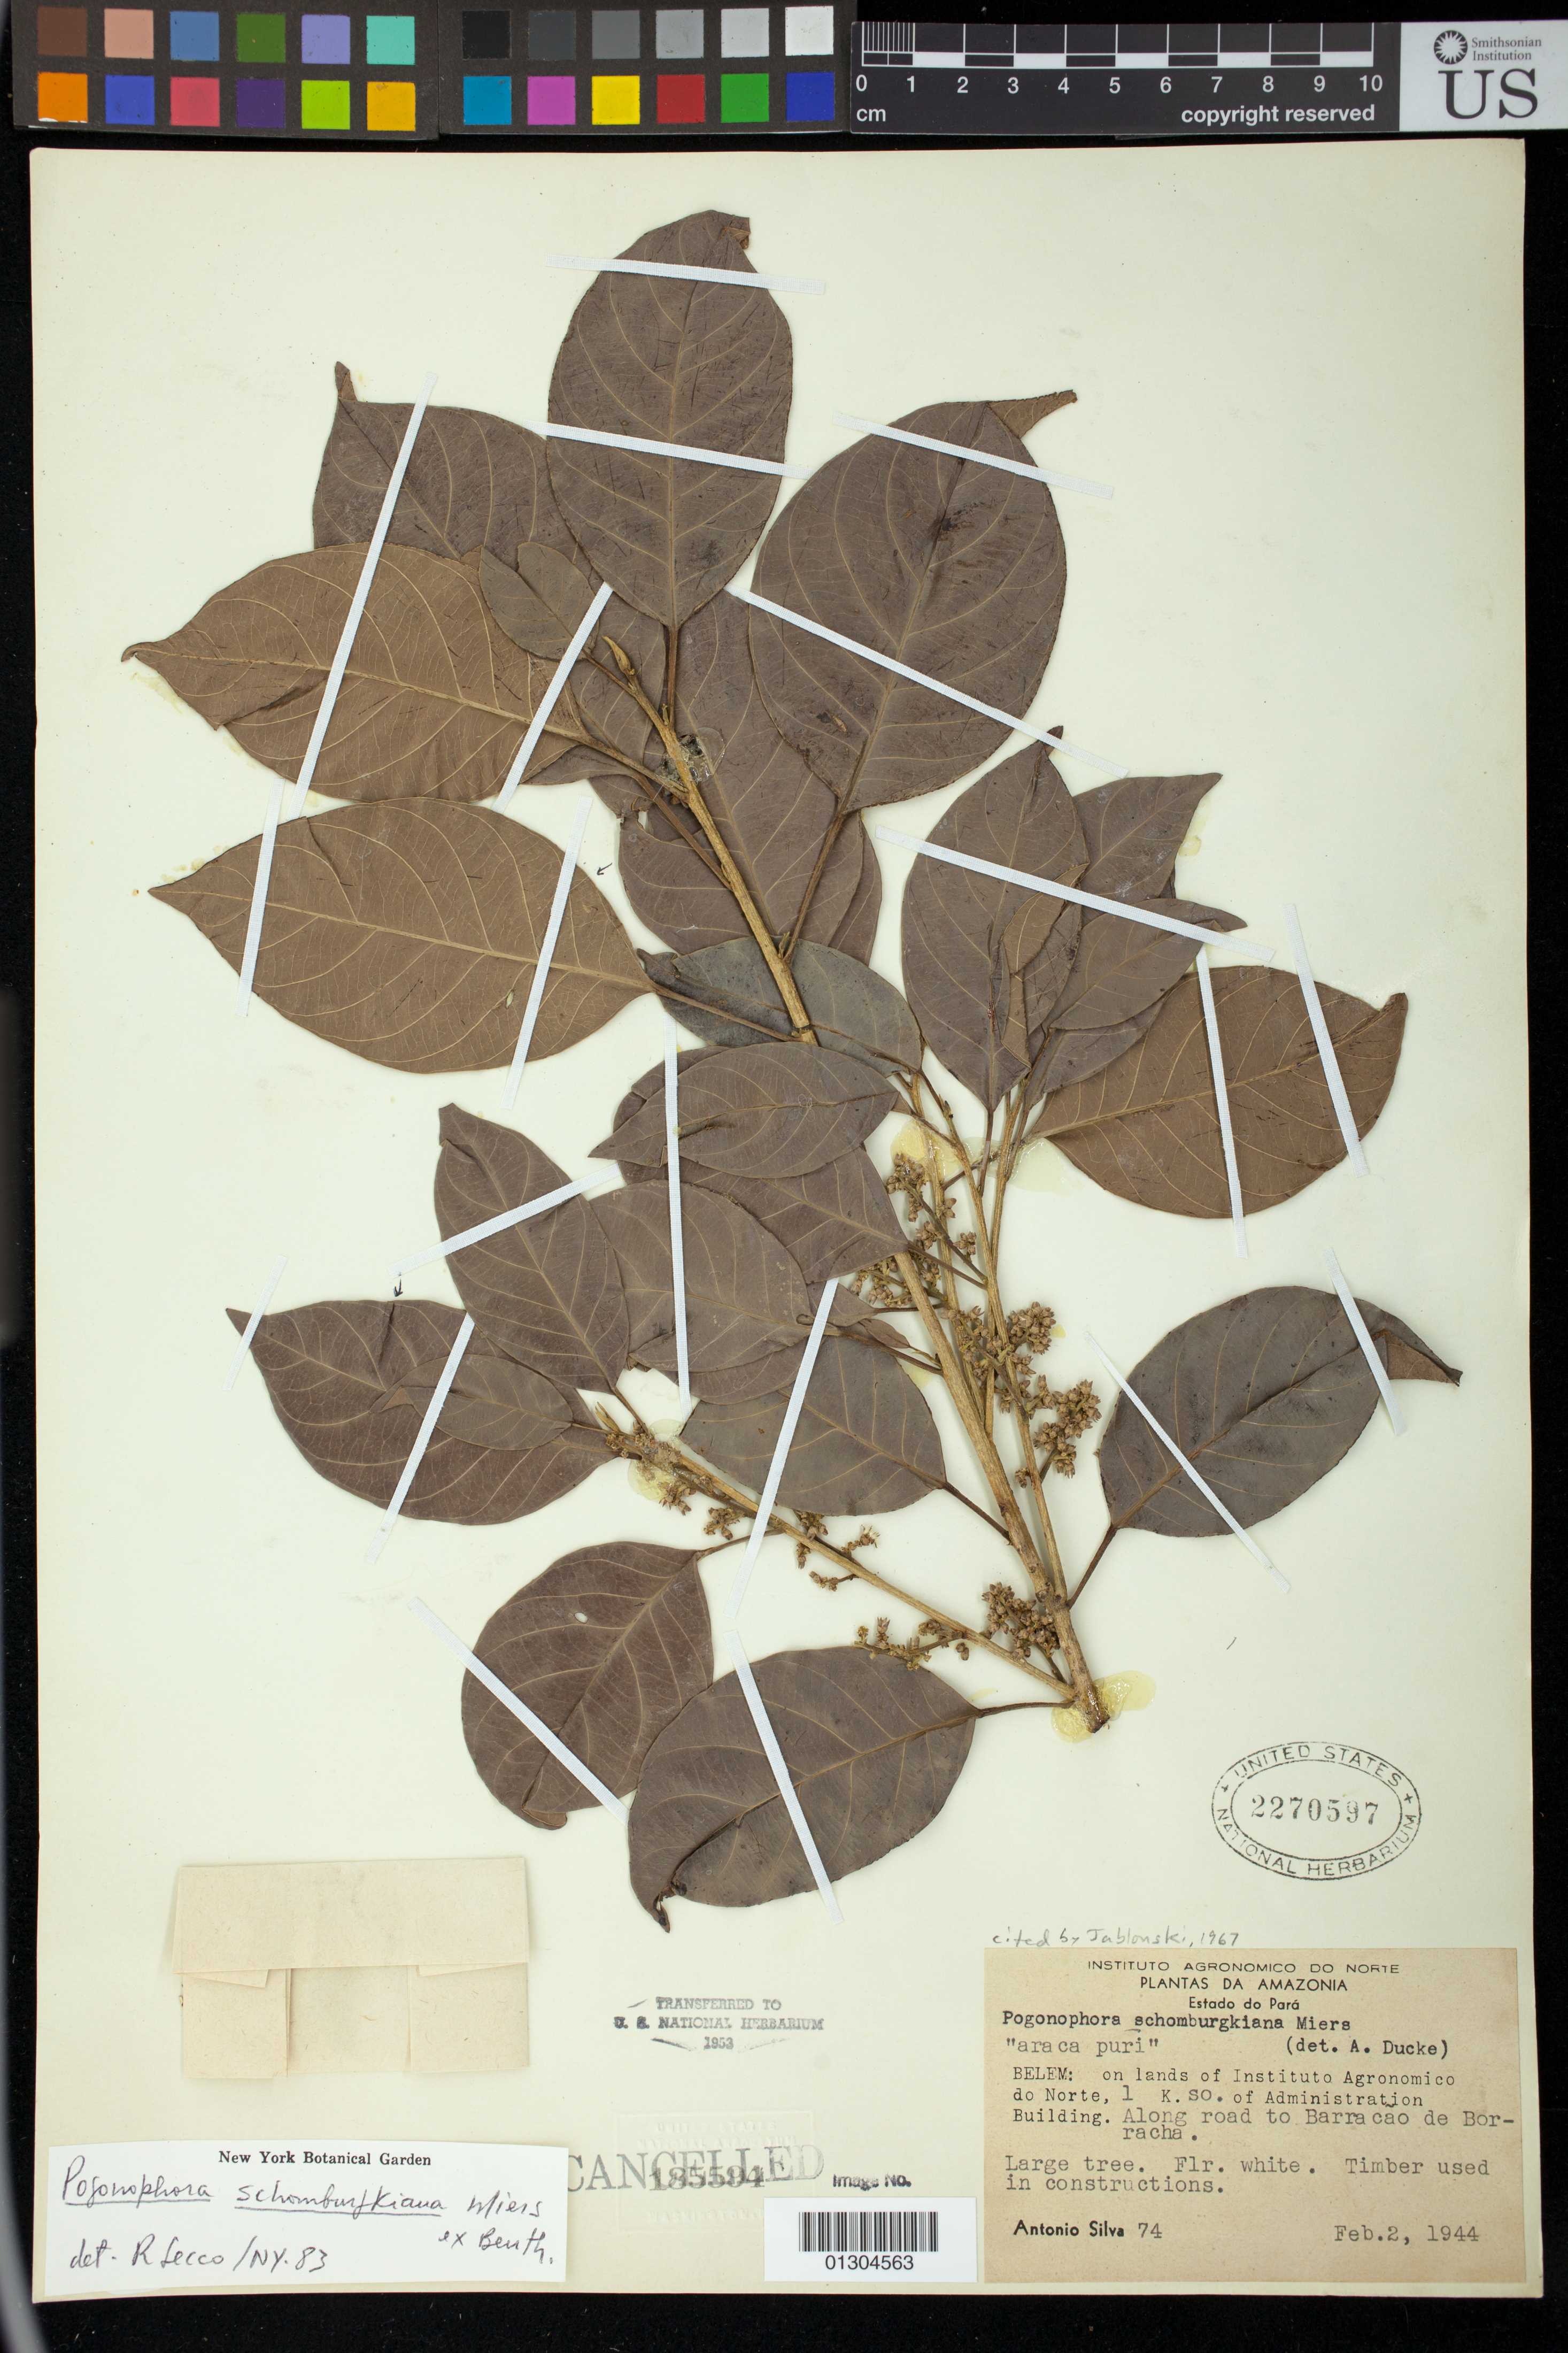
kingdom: Plantae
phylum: Tracheophyta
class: Magnoliopsida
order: Malpighiales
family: Peraceae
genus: Pogonophora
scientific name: Pogonophora schomburgkiana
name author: Miers ex Benth.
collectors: A. Silva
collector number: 74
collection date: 1944-02-02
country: Brazil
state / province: Para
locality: BELEM: on lands of Instituto Agronomico do Norte, 1 k. SO. of Administration Building. Along road to Barracao de Borracha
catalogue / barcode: US 2270597